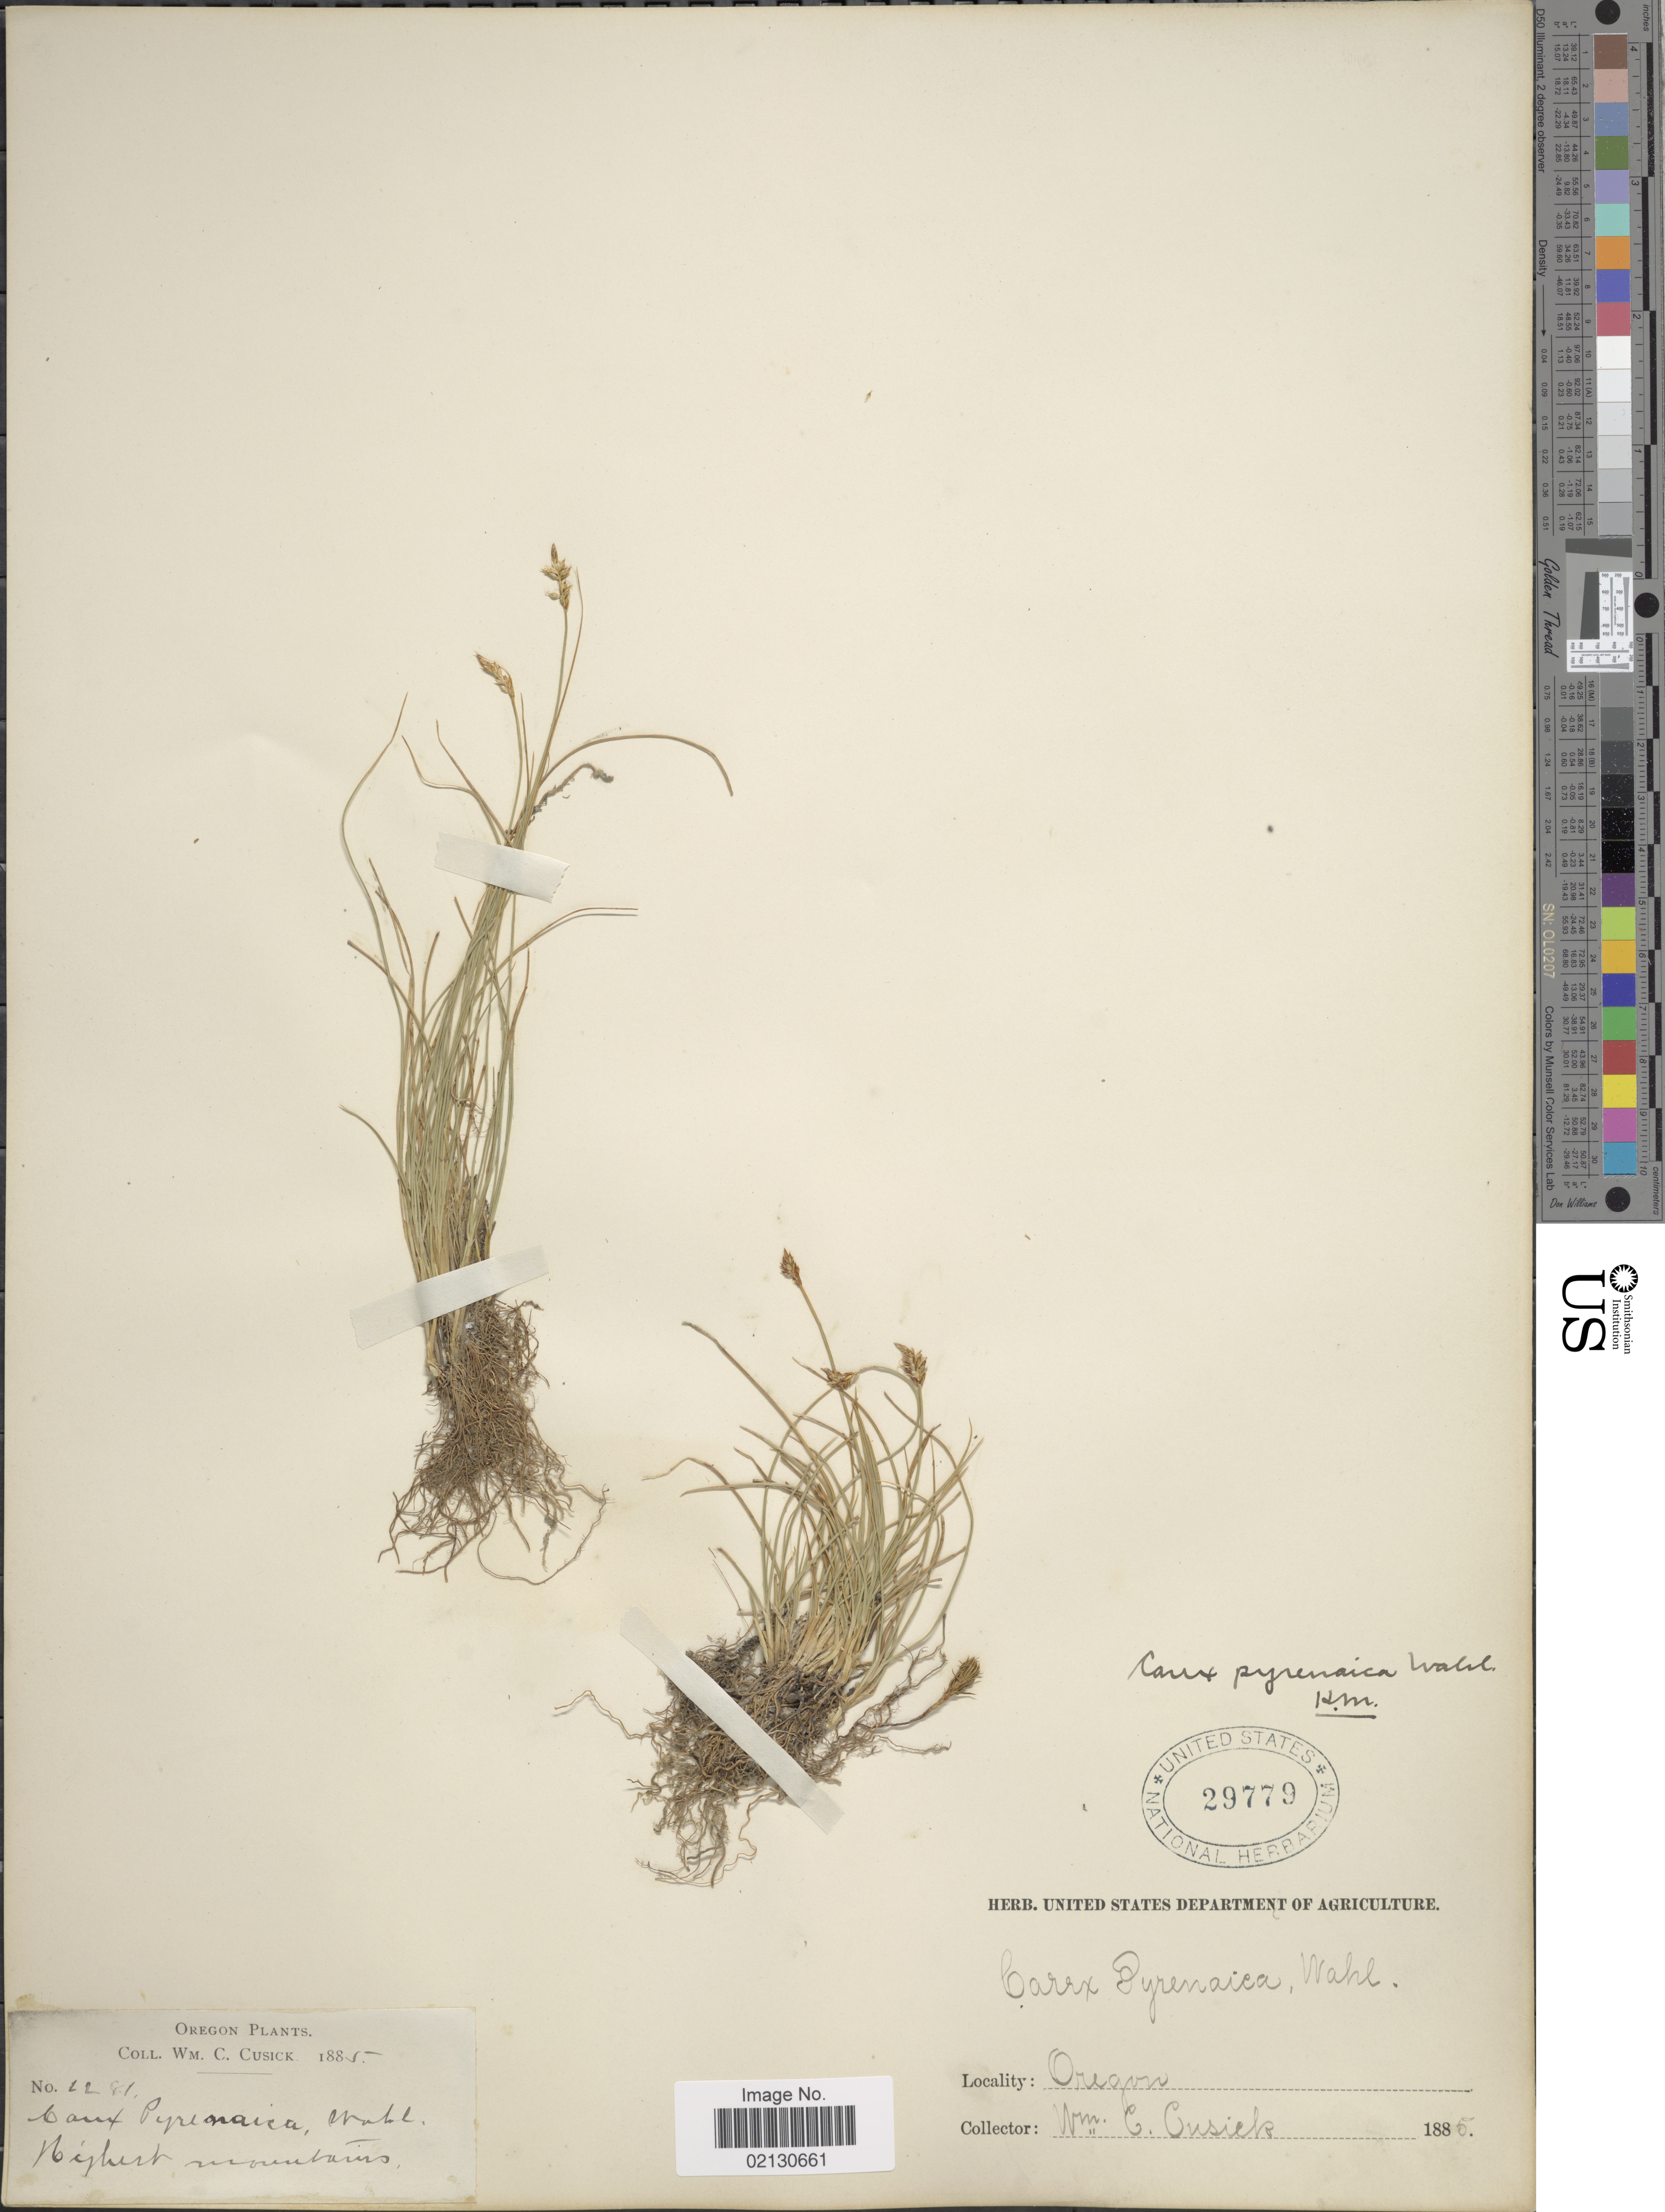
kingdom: Plantae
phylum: Tracheophyta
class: Liliopsida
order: Poales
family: Cyperaceae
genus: Carex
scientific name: Carex micropoda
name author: C.A. Mey.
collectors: W. C. Cusick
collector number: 2291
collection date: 1885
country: United States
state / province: Oregon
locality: Highest Mountains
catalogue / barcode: US 29779